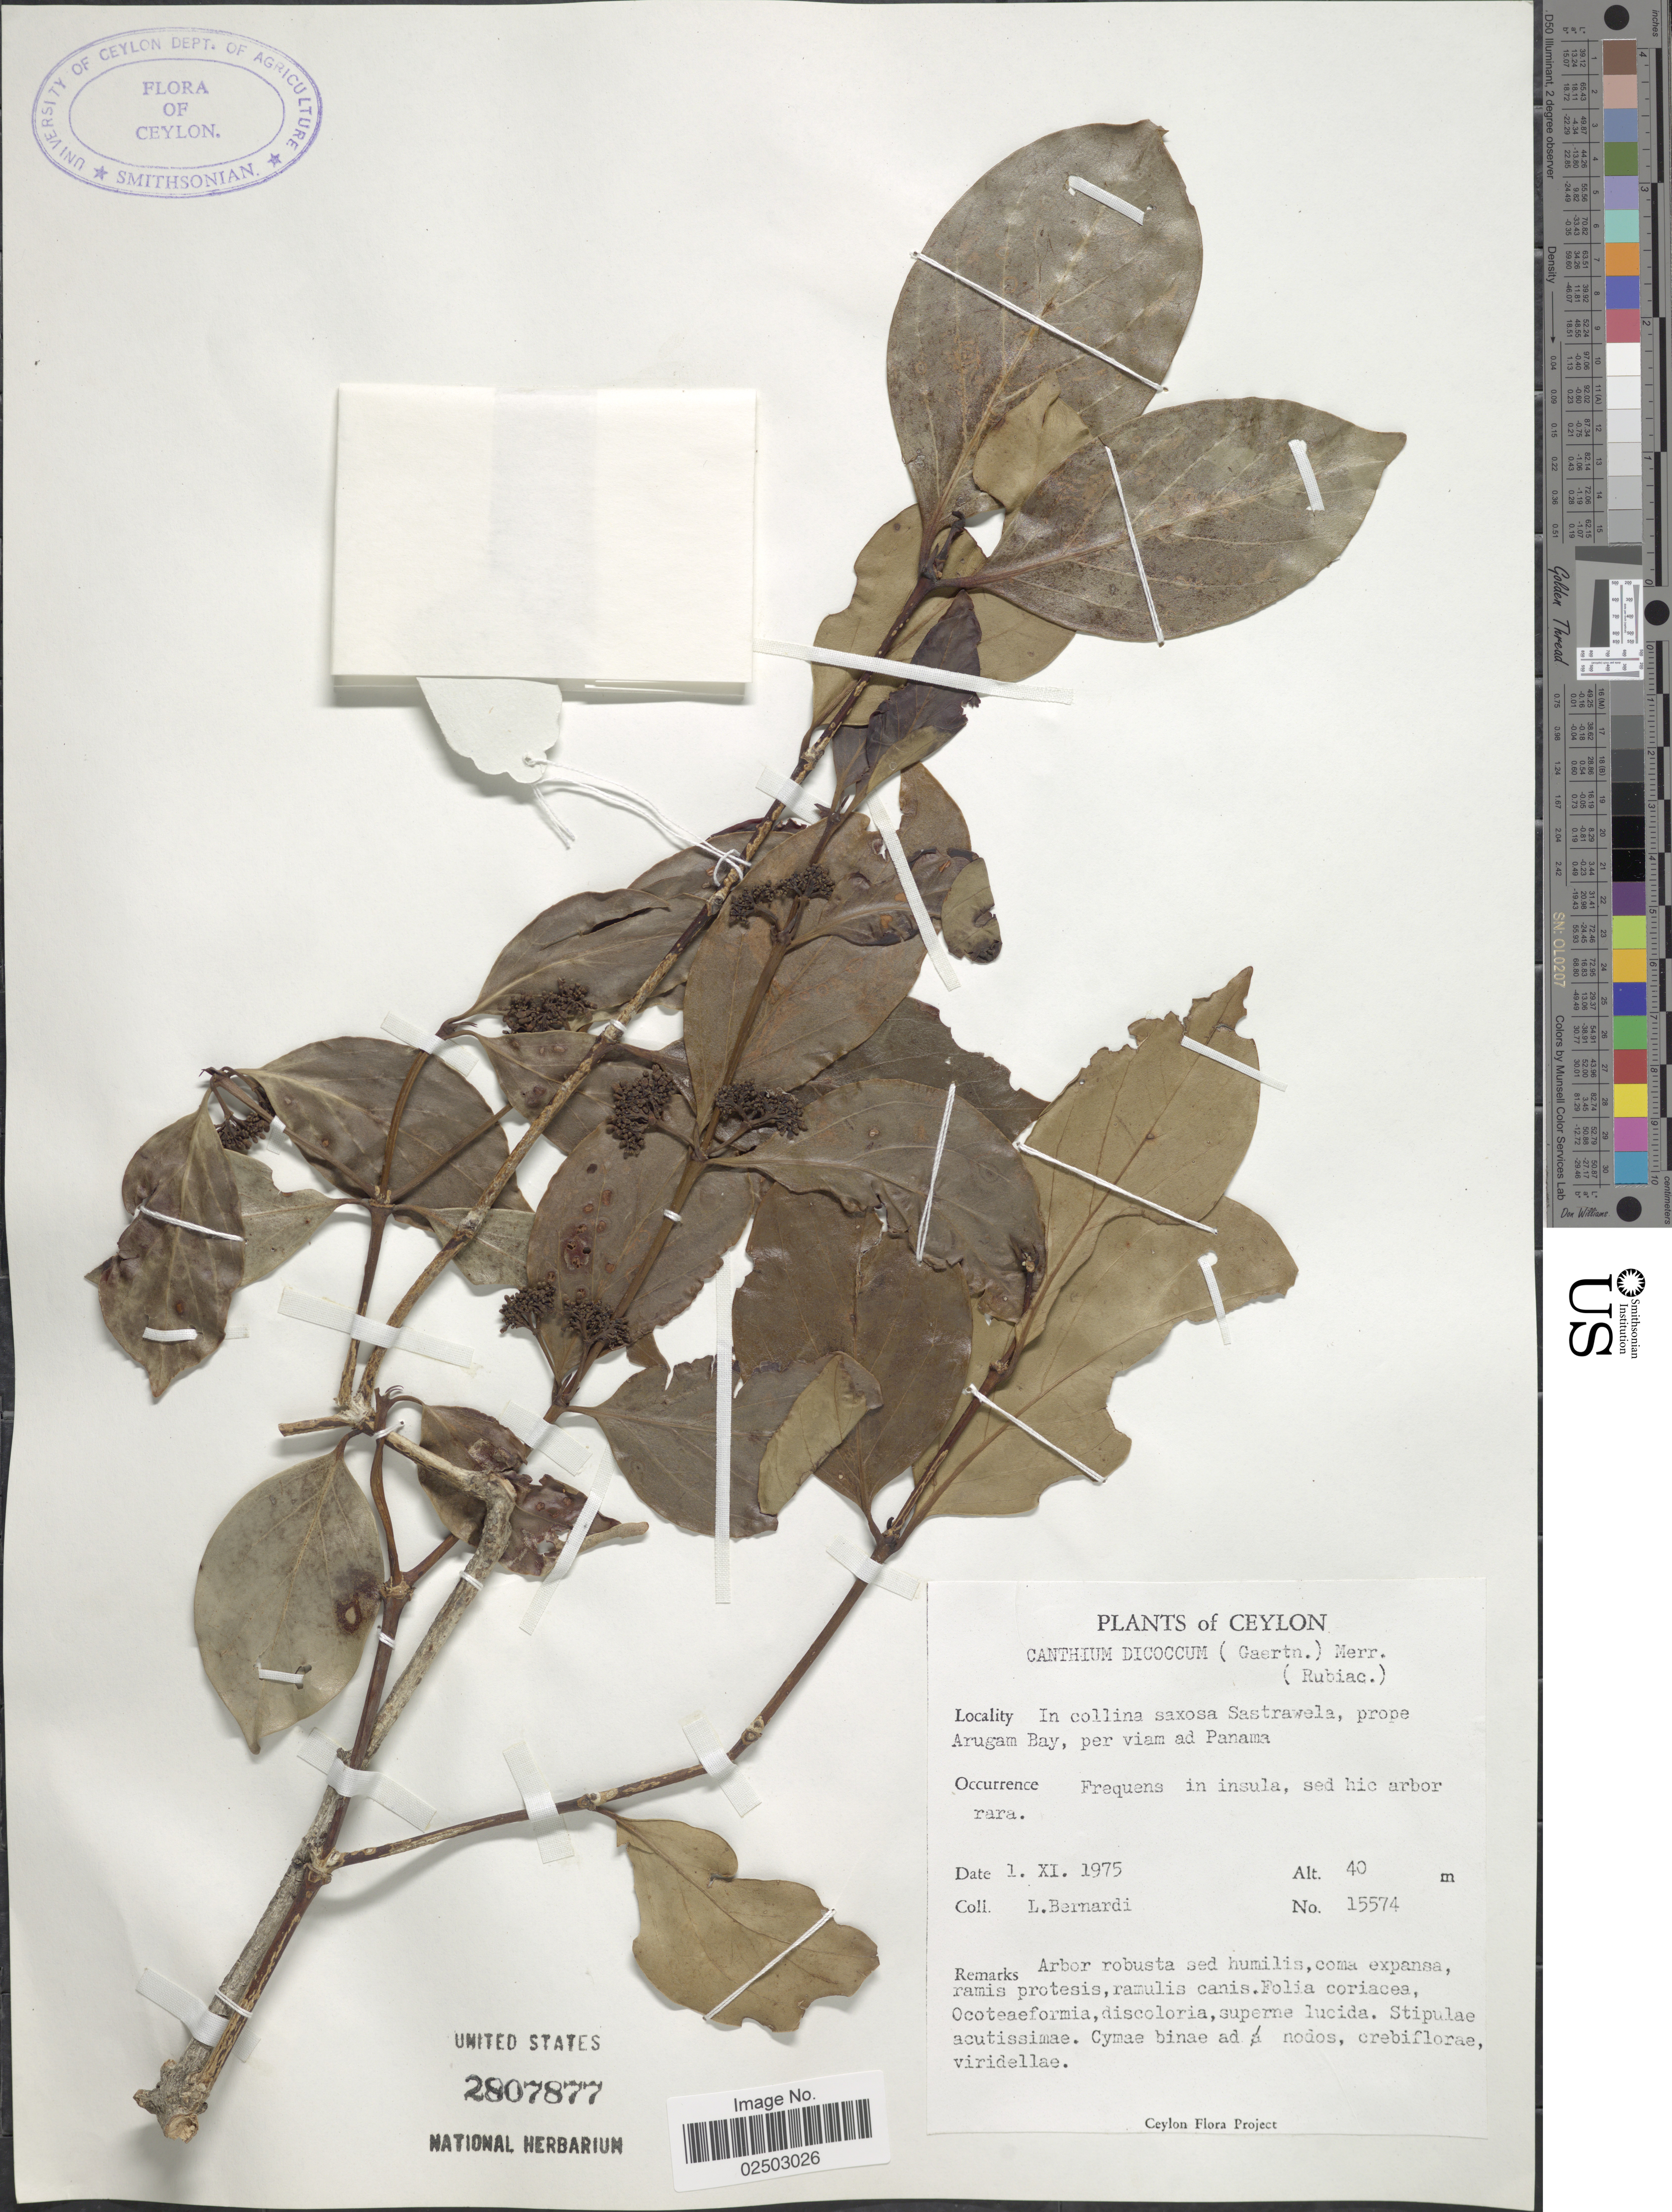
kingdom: Plantae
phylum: Tracheophyta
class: Magnoliopsida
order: Gentianales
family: Rubiaceae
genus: Bridsonia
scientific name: Bridsonia chamaedendrum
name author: (Kuntze) Verstraete & A.E. van Wyk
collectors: L. Bernardi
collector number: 15574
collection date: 1975-11-01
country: Sri Lanka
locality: Ceylon, in collina saxosa Sastrawela, prope Aruguam Bay, per viam ad Panama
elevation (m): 40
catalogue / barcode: US 2807877